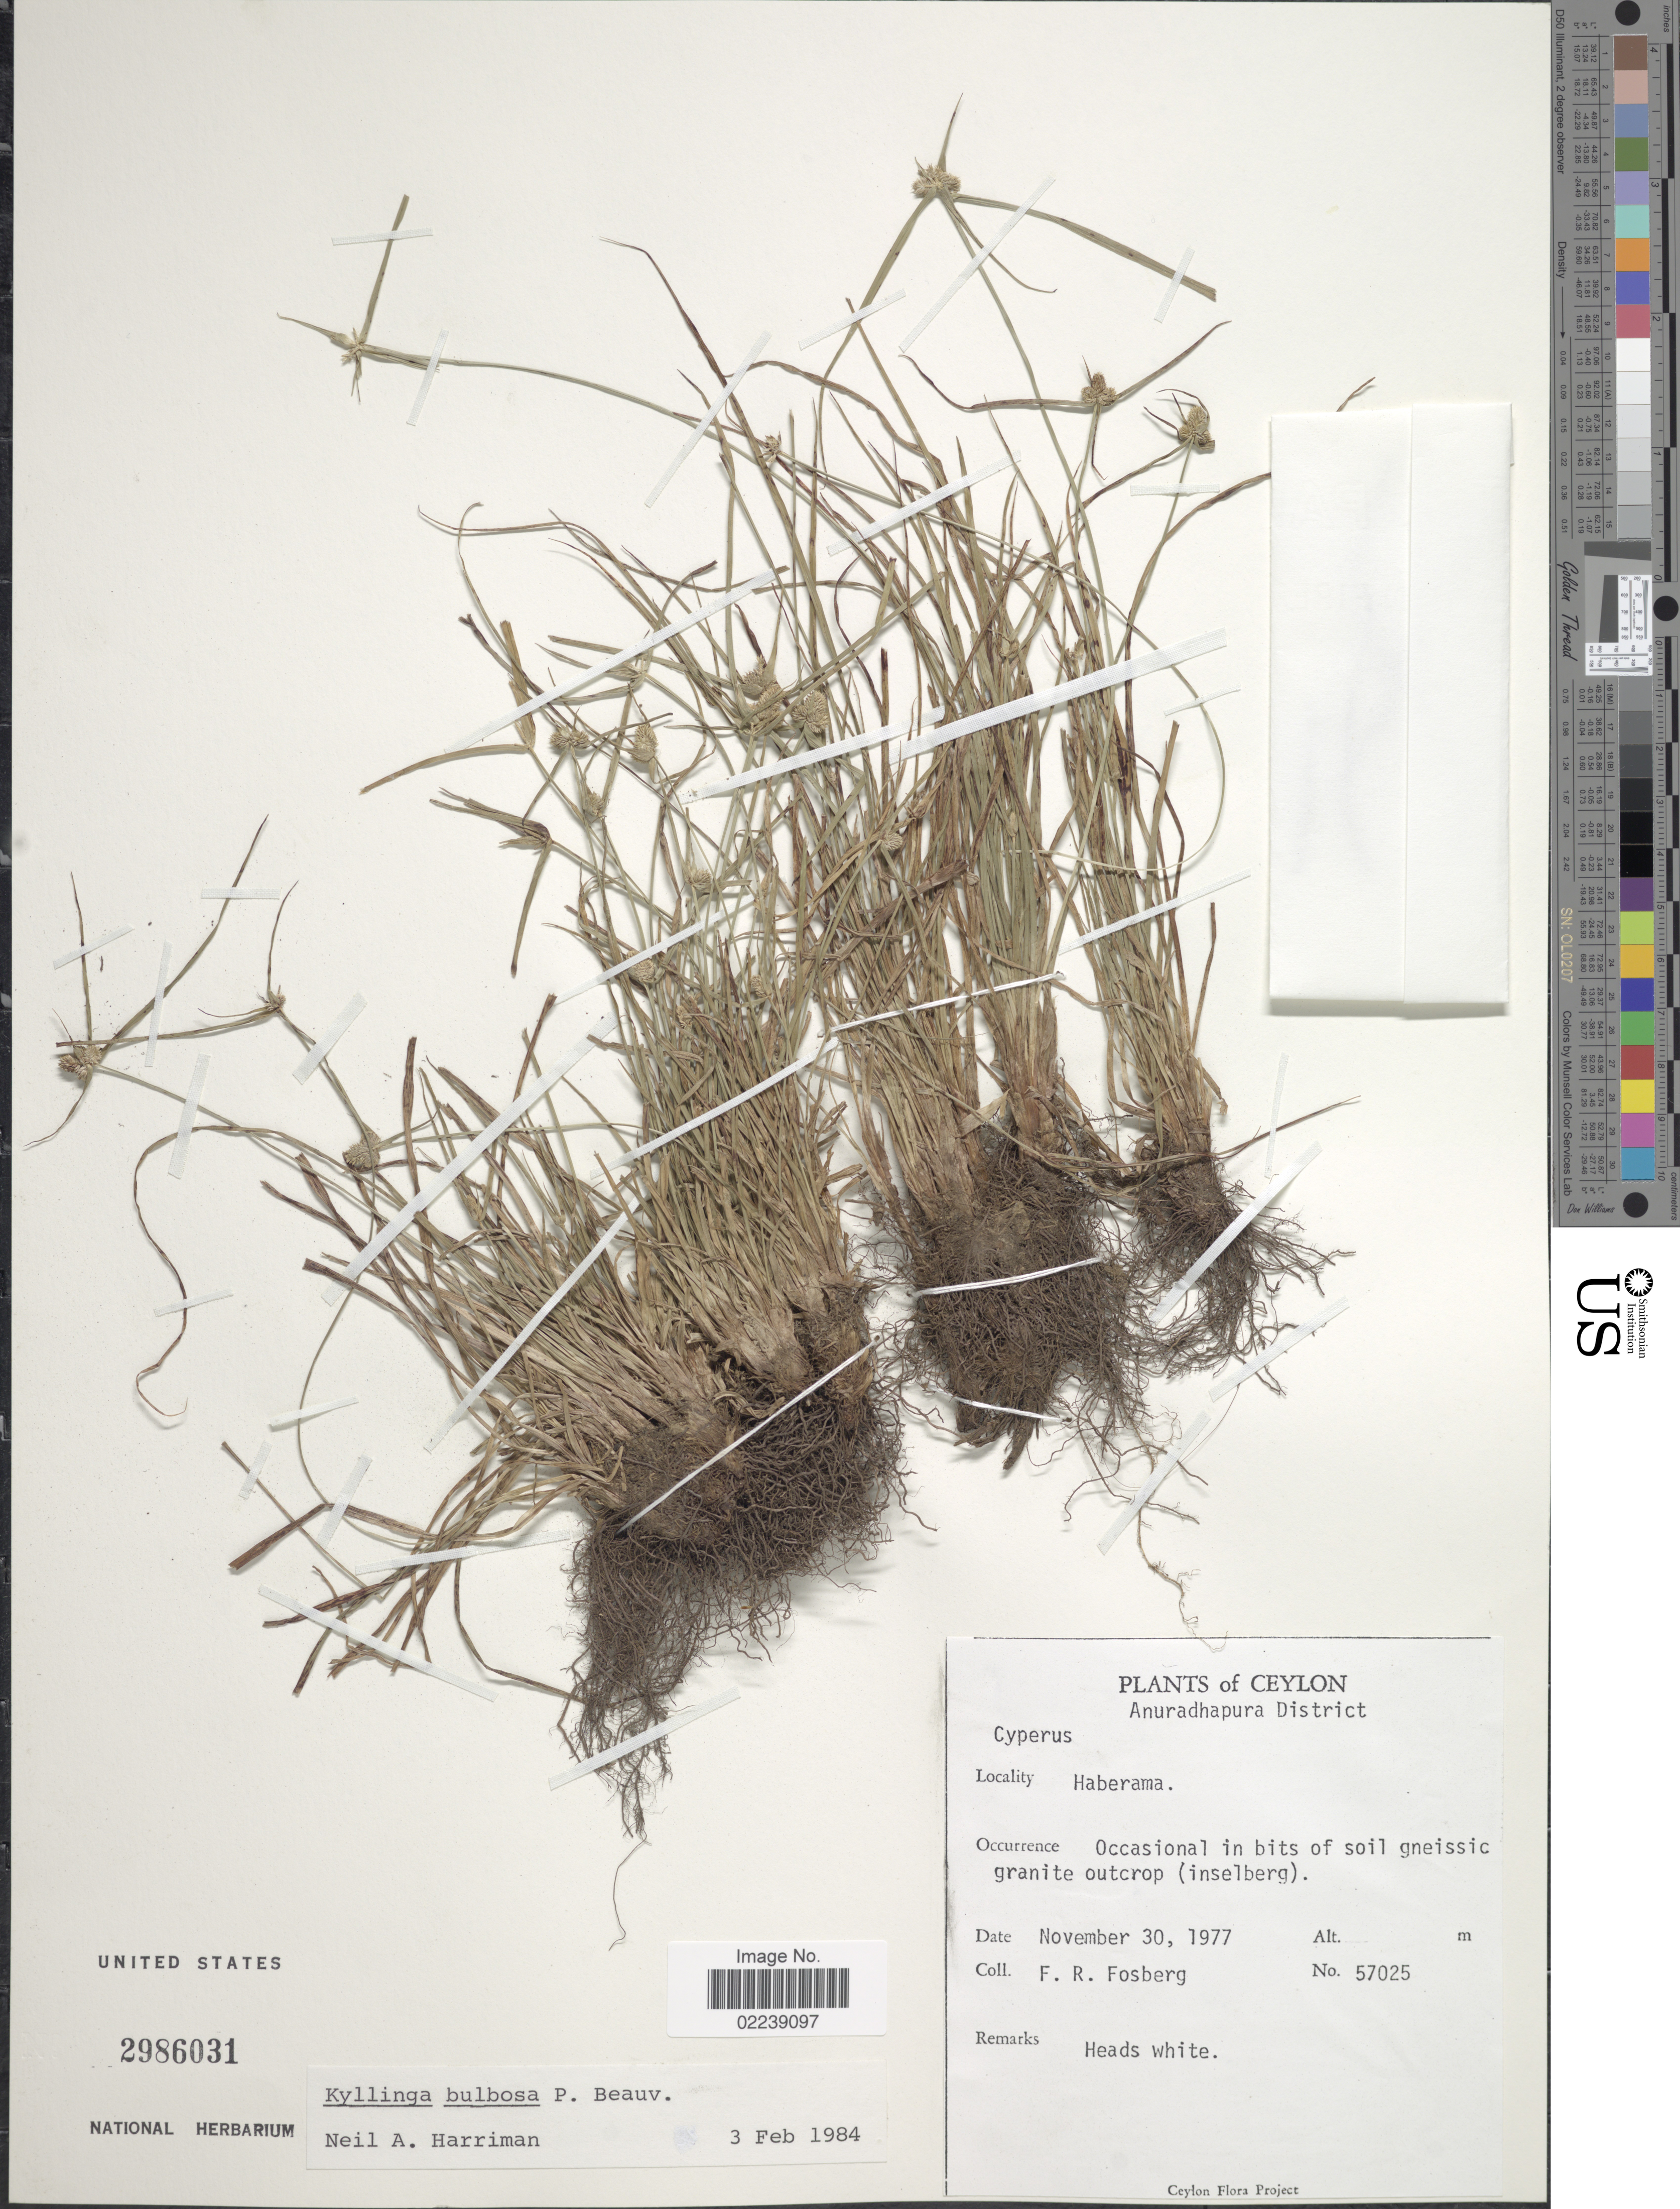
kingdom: Plantae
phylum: Tracheophyta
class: Liliopsida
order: Poales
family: Cyperaceae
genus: Cyperus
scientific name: Cyperus tenuifolius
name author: (Steud.) Dandy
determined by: Strong, Mark T., (BOT), Smithsonian Institution - National Museum of Natural History (UNITED STATES)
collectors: F. R. Fosberg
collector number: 57025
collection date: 1977-11-30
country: Sri Lanka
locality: Ceylon, Anuradhapura District, Haberama.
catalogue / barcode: US 2986031